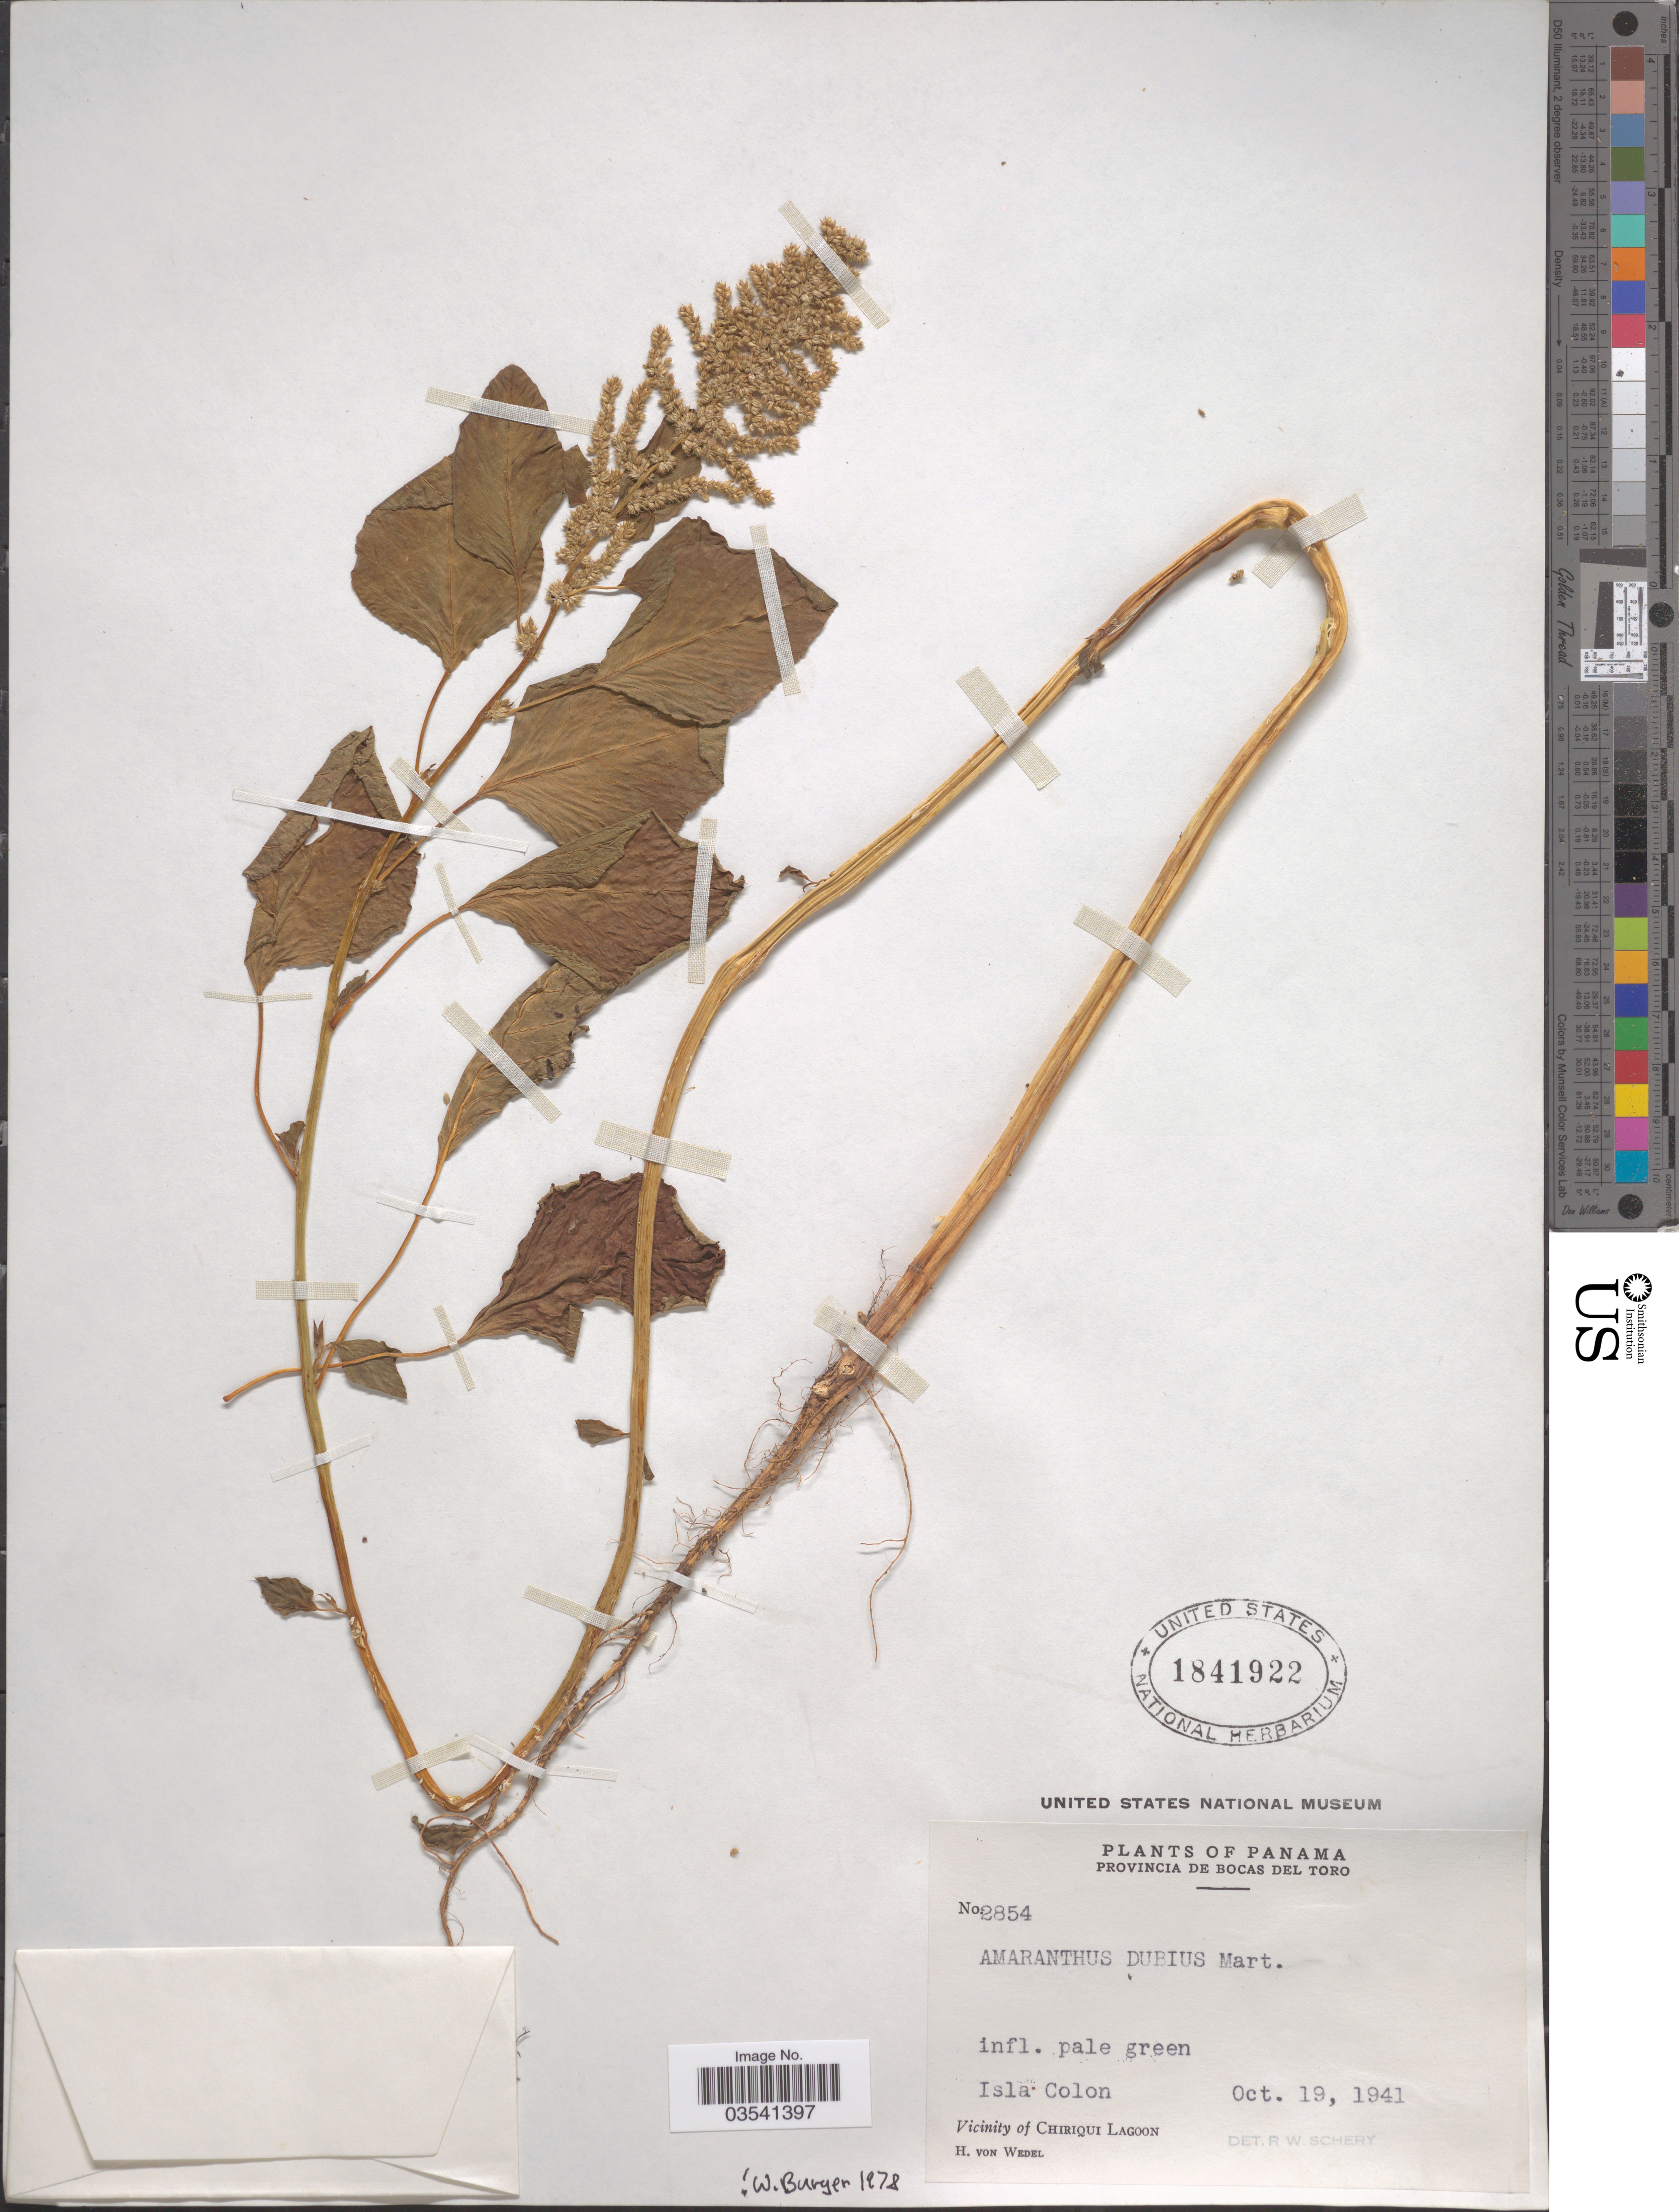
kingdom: Plantae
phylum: Tracheophyta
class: Magnoliopsida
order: Caryophyllales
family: Amaranthaceae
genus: Amaranthus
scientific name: Amaranthus dubius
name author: Mart. ex Thell.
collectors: H. von Wedel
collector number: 2854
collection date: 1941-10-19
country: Panama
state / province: Bocas del Toro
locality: Isla Colon. Vicinity of Chiriqui Lagoon.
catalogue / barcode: US 1841922